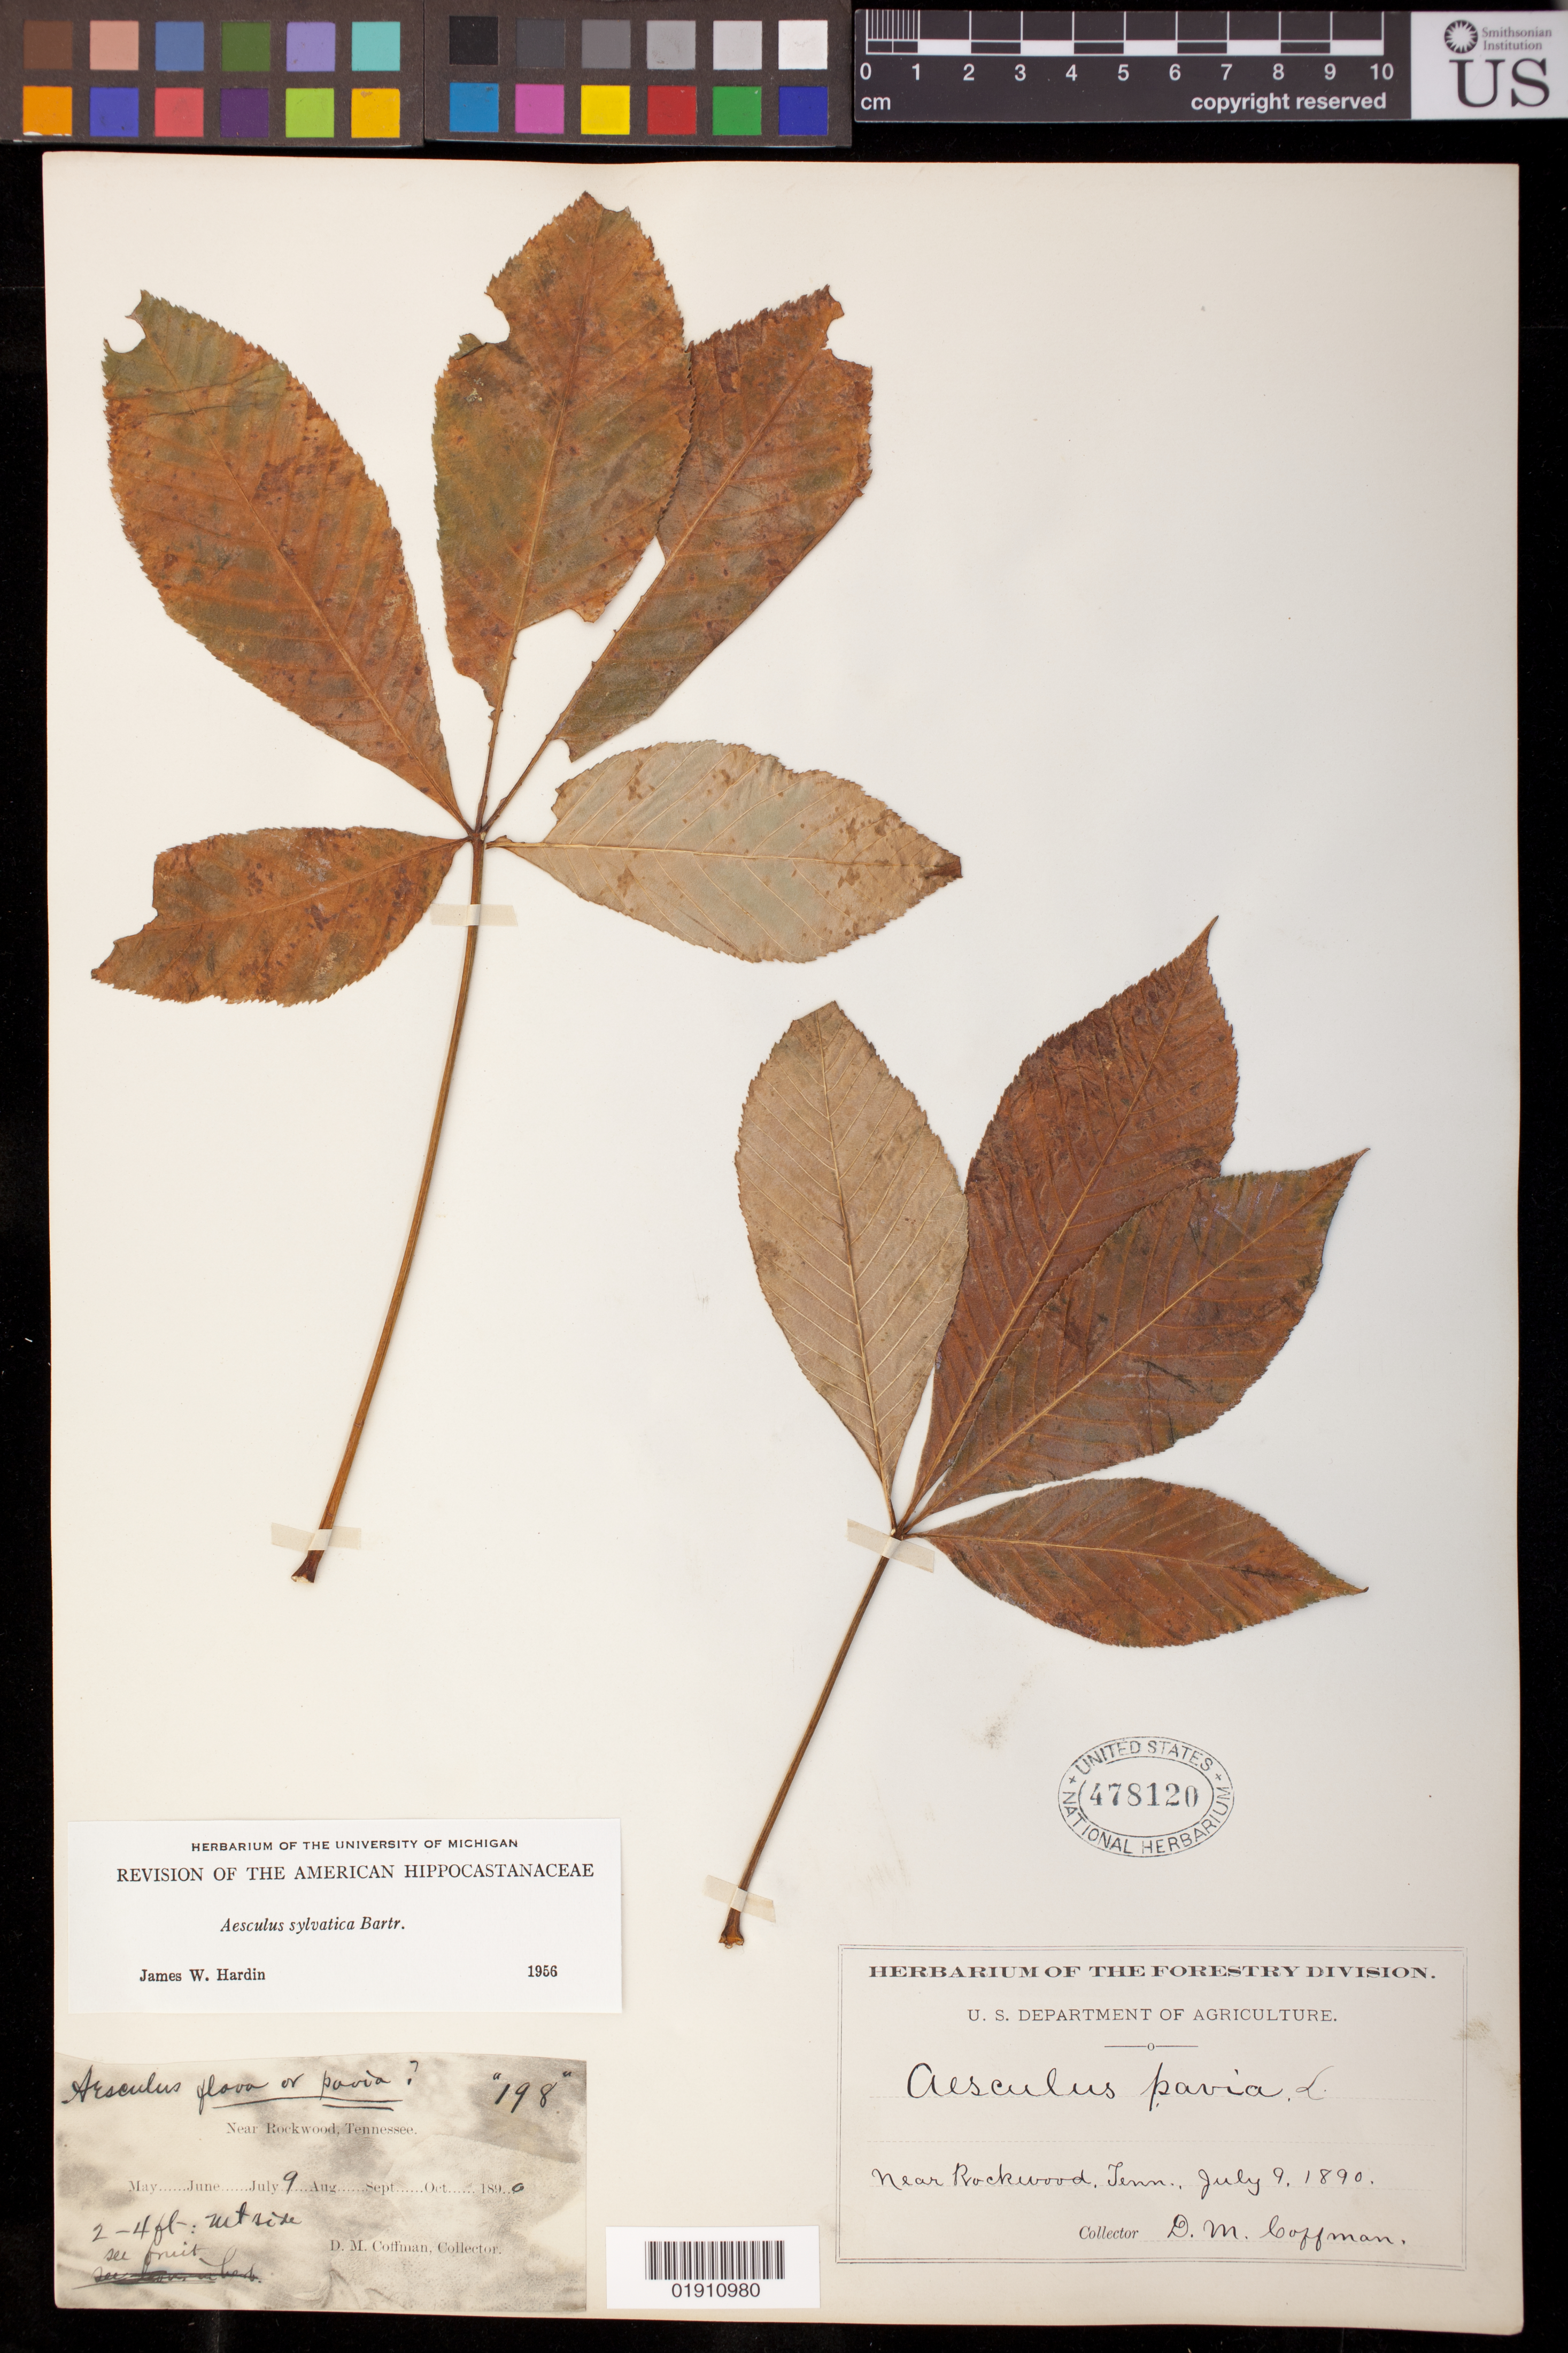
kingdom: Plantae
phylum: Tracheophyta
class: Magnoliopsida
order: Sapindales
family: Sapindaceae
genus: Aesculus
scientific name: Aesculus sylvatica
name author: W. Bartram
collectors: D. M. Coffman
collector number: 198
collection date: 1890-07-09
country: United States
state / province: Tennessee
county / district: Roane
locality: Near Rockwood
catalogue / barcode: US 478120